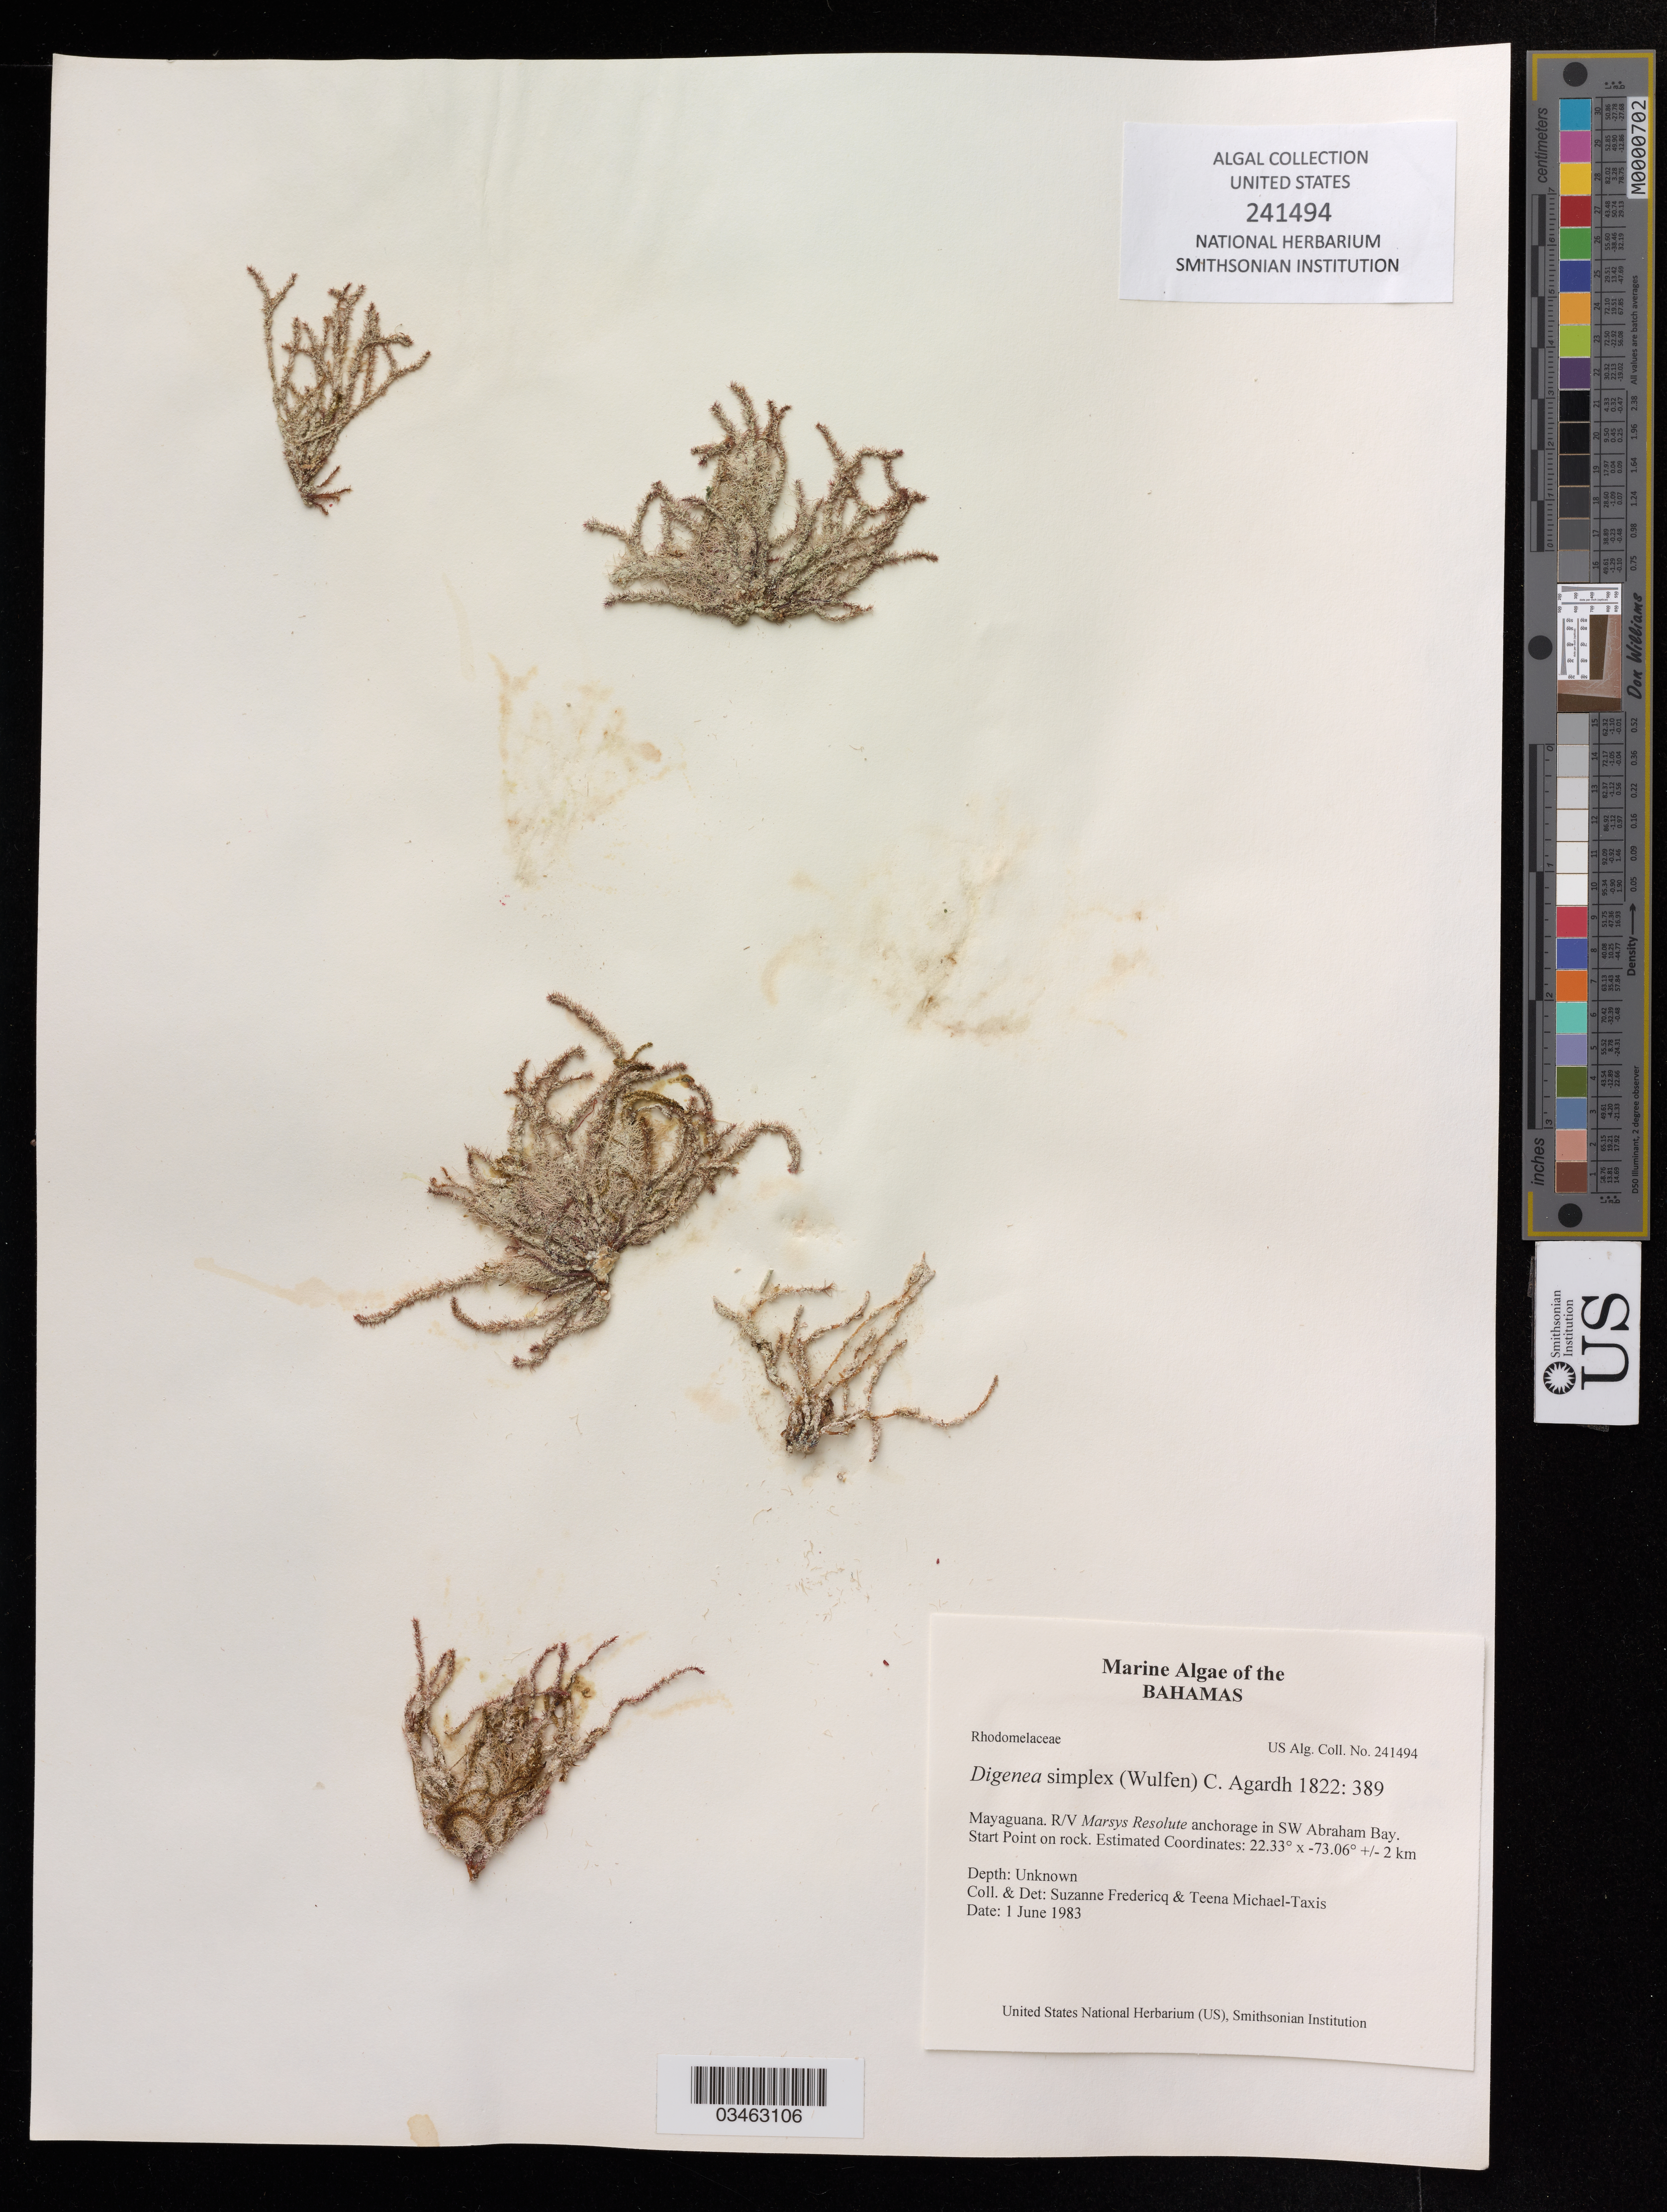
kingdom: Plantae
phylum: Rhodophyta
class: Florideophyceae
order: Ceramiales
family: Rhodomelaceae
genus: Digenea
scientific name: Digenea simplex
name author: (Wulfen) C. Agardh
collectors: S. Fredericq & T. Michael-Taxis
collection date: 1983-06-01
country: Bahamas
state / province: Mayaguana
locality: R/V Marsys Resolute anchorage in SW Abraham Bay. Start Point.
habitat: On rock.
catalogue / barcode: US 241494